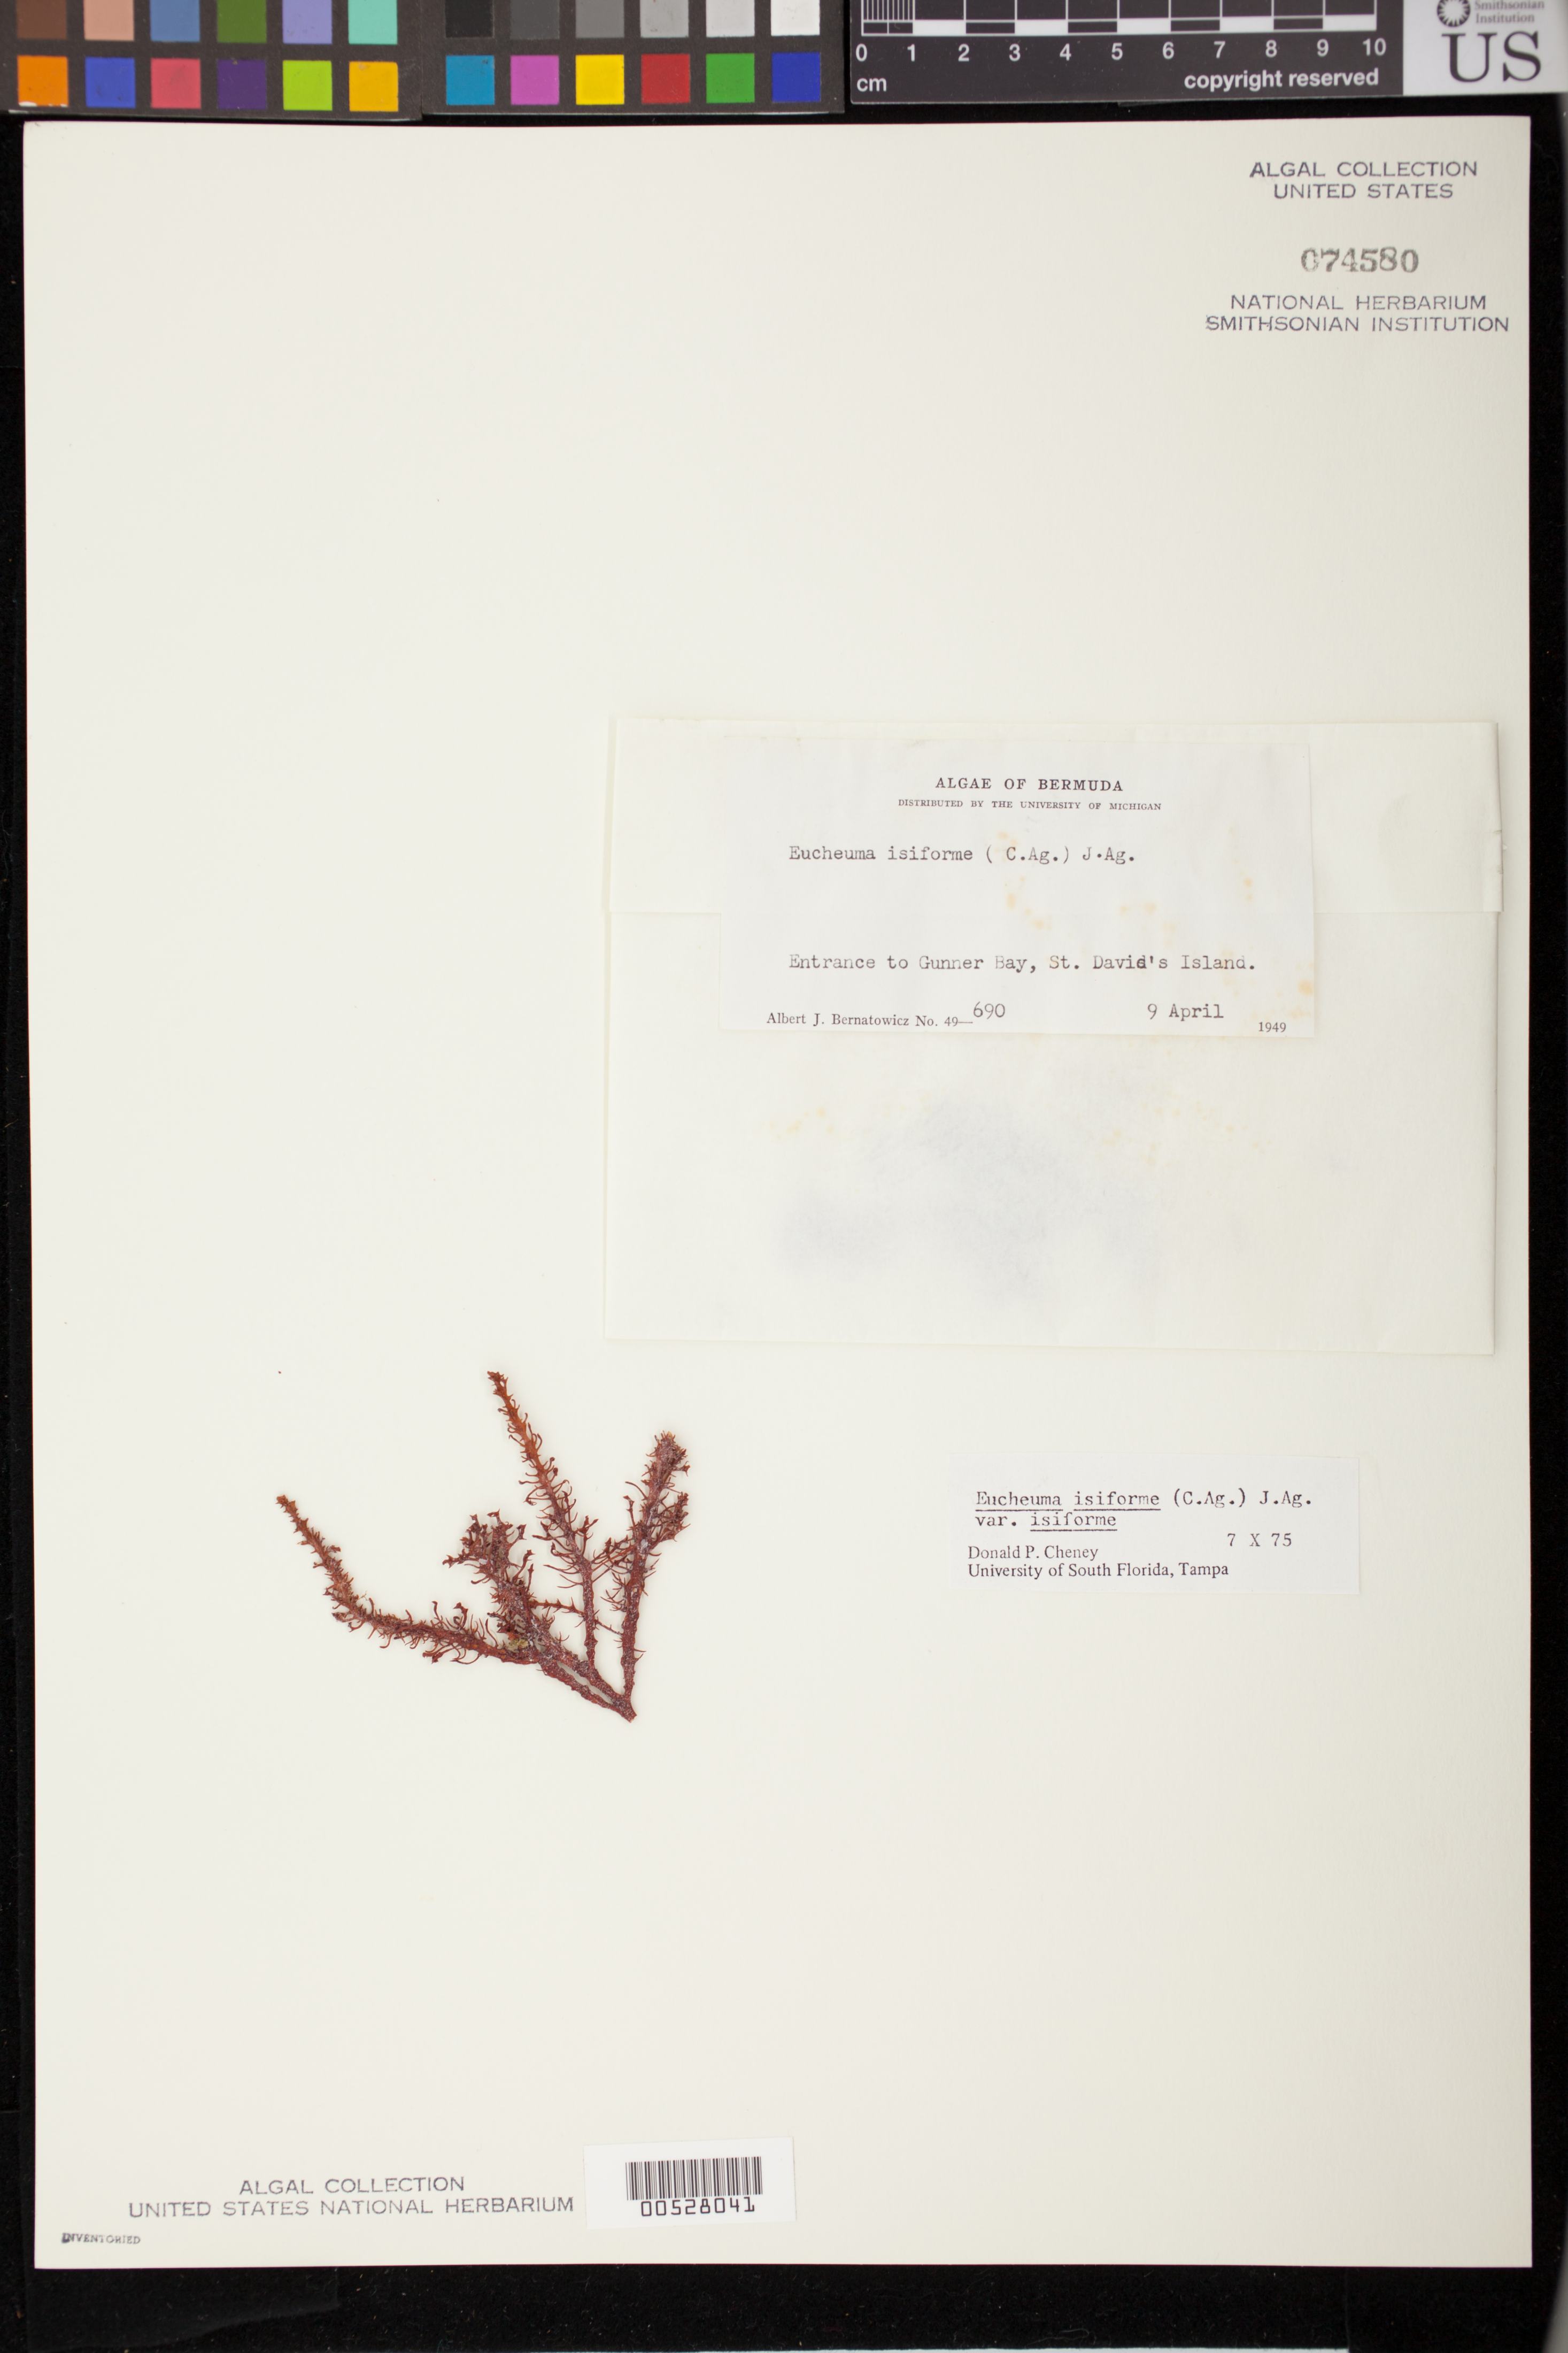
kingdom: Plantae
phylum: Rhodophyta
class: Florideophyceae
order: Gigartinales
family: Solieriaceae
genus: Eucheumatopsis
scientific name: Eucheumatopsis isiformis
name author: (C. Agardh) M.L. Núñez-Resendiz et al.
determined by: Algae name updating Project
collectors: A. Bernatowicz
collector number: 49-690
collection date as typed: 09 Apr 1949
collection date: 1949-04-09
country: Bermuda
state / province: Saint George's (parish)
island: St. David's Island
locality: Gunners Bay entrance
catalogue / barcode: US 74580